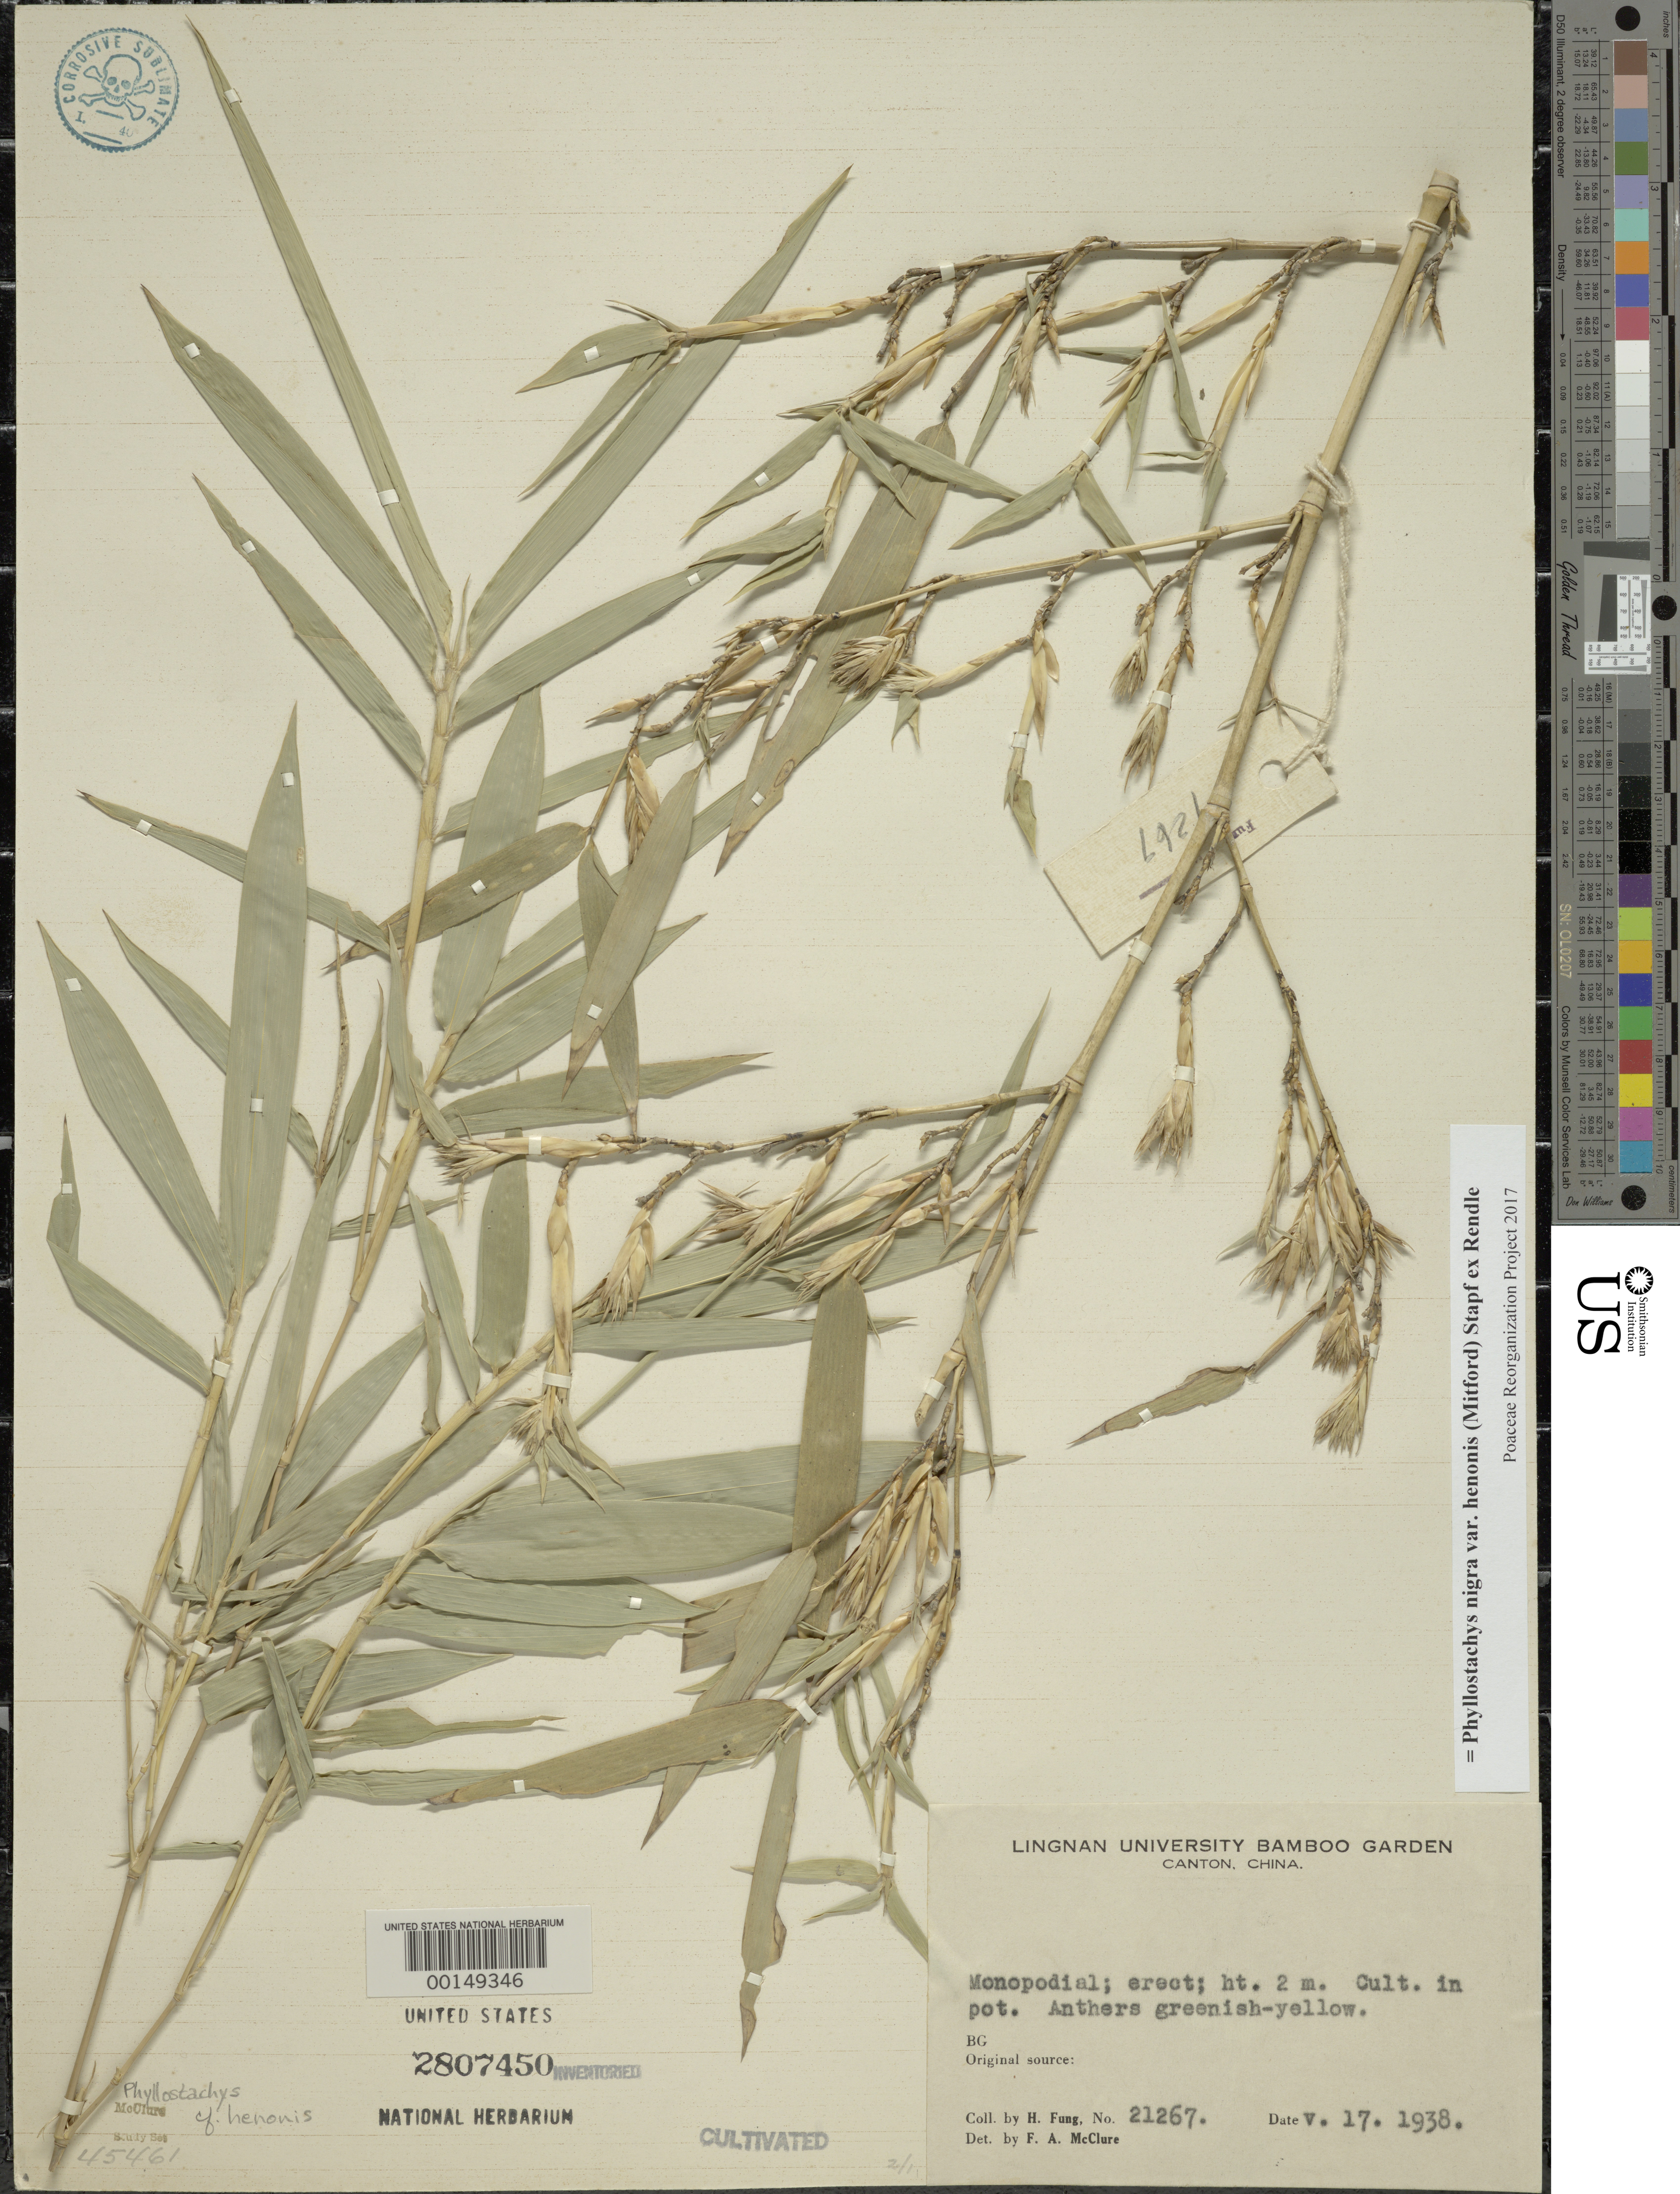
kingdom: Plantae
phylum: Tracheophyta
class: Liliopsida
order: Poales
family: Poaceae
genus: Phyllostachys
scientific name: Phyllostachys nigra var. henonis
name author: (Mitford) Stapf ex Rendle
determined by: Poaceae Reorganization Project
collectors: H. L. Fung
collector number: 21267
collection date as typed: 17 May 1938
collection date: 1938-05-17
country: China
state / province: Guangdong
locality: Canton, lingnan univ. bg.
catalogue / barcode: US 2807450